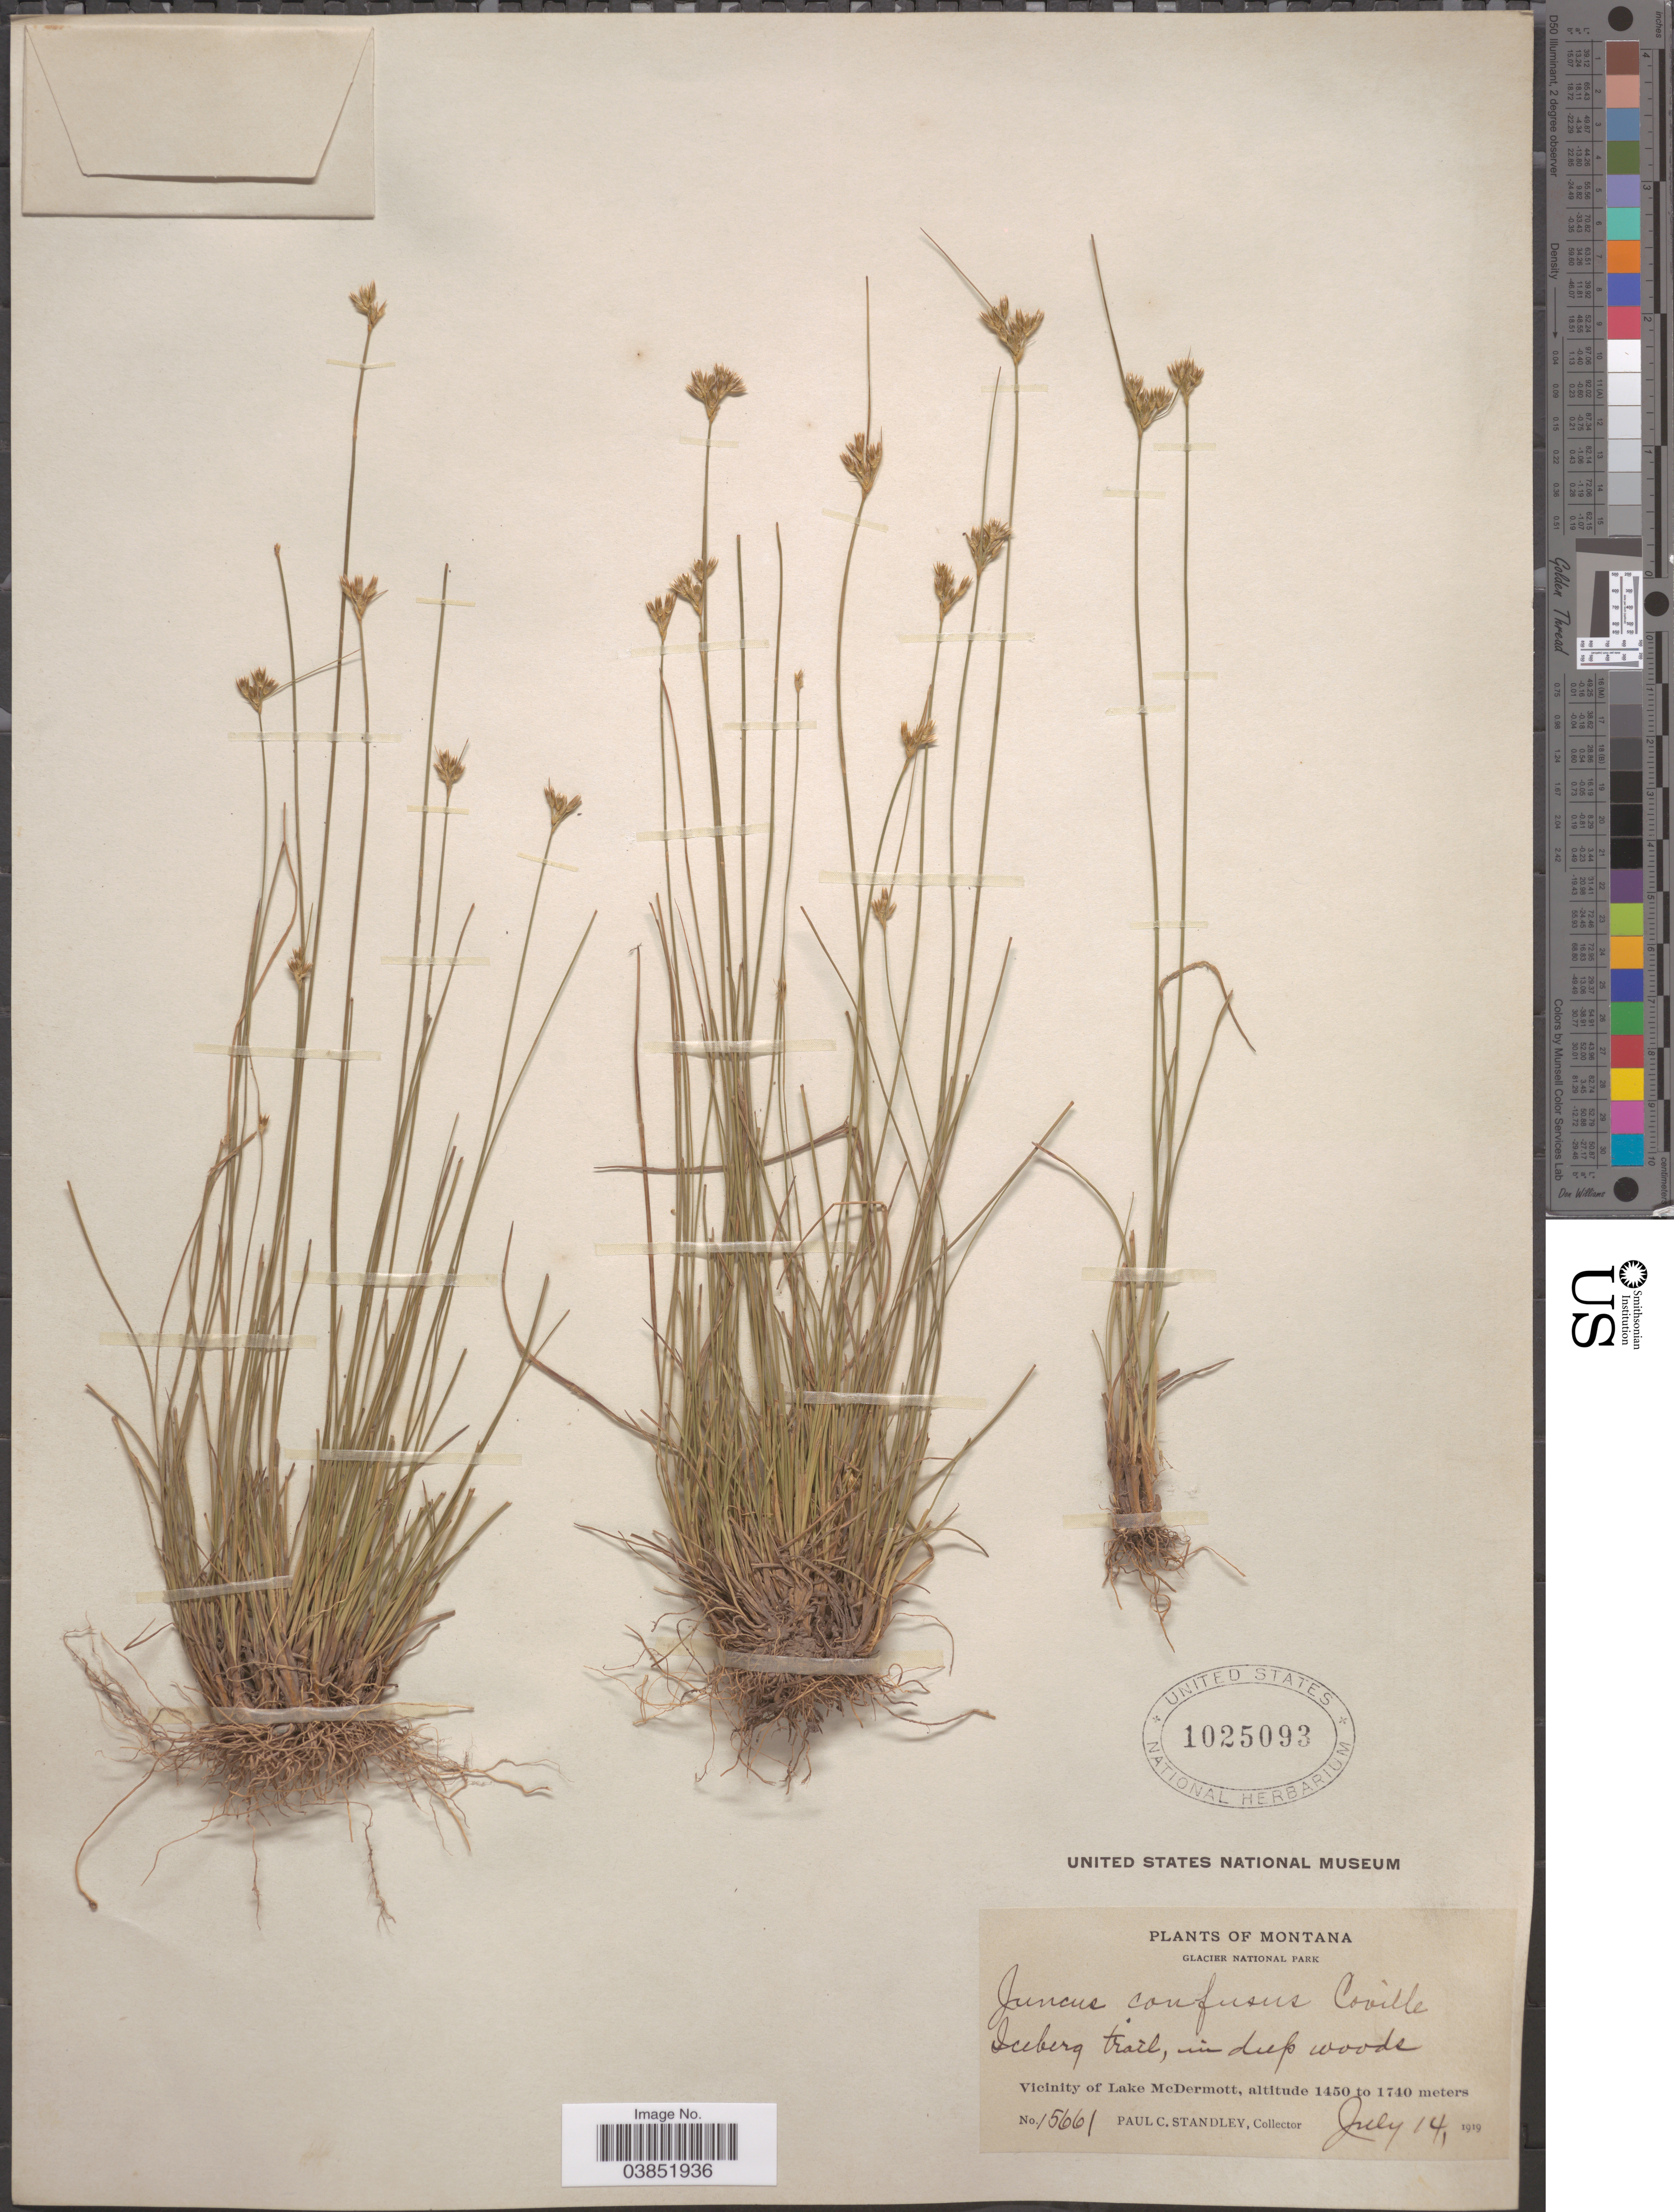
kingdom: Plantae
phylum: Tracheophyta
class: Liliopsida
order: Poales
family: Juncaceae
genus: Juncus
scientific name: Juncus confusus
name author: Coville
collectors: P. C. Standley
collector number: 15661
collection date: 1919-07-14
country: United States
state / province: Montana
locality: Glacier National Park. Iceberg trail, in deep woods. Vicinity of Lake McDermott.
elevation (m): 1450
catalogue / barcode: US 1025093